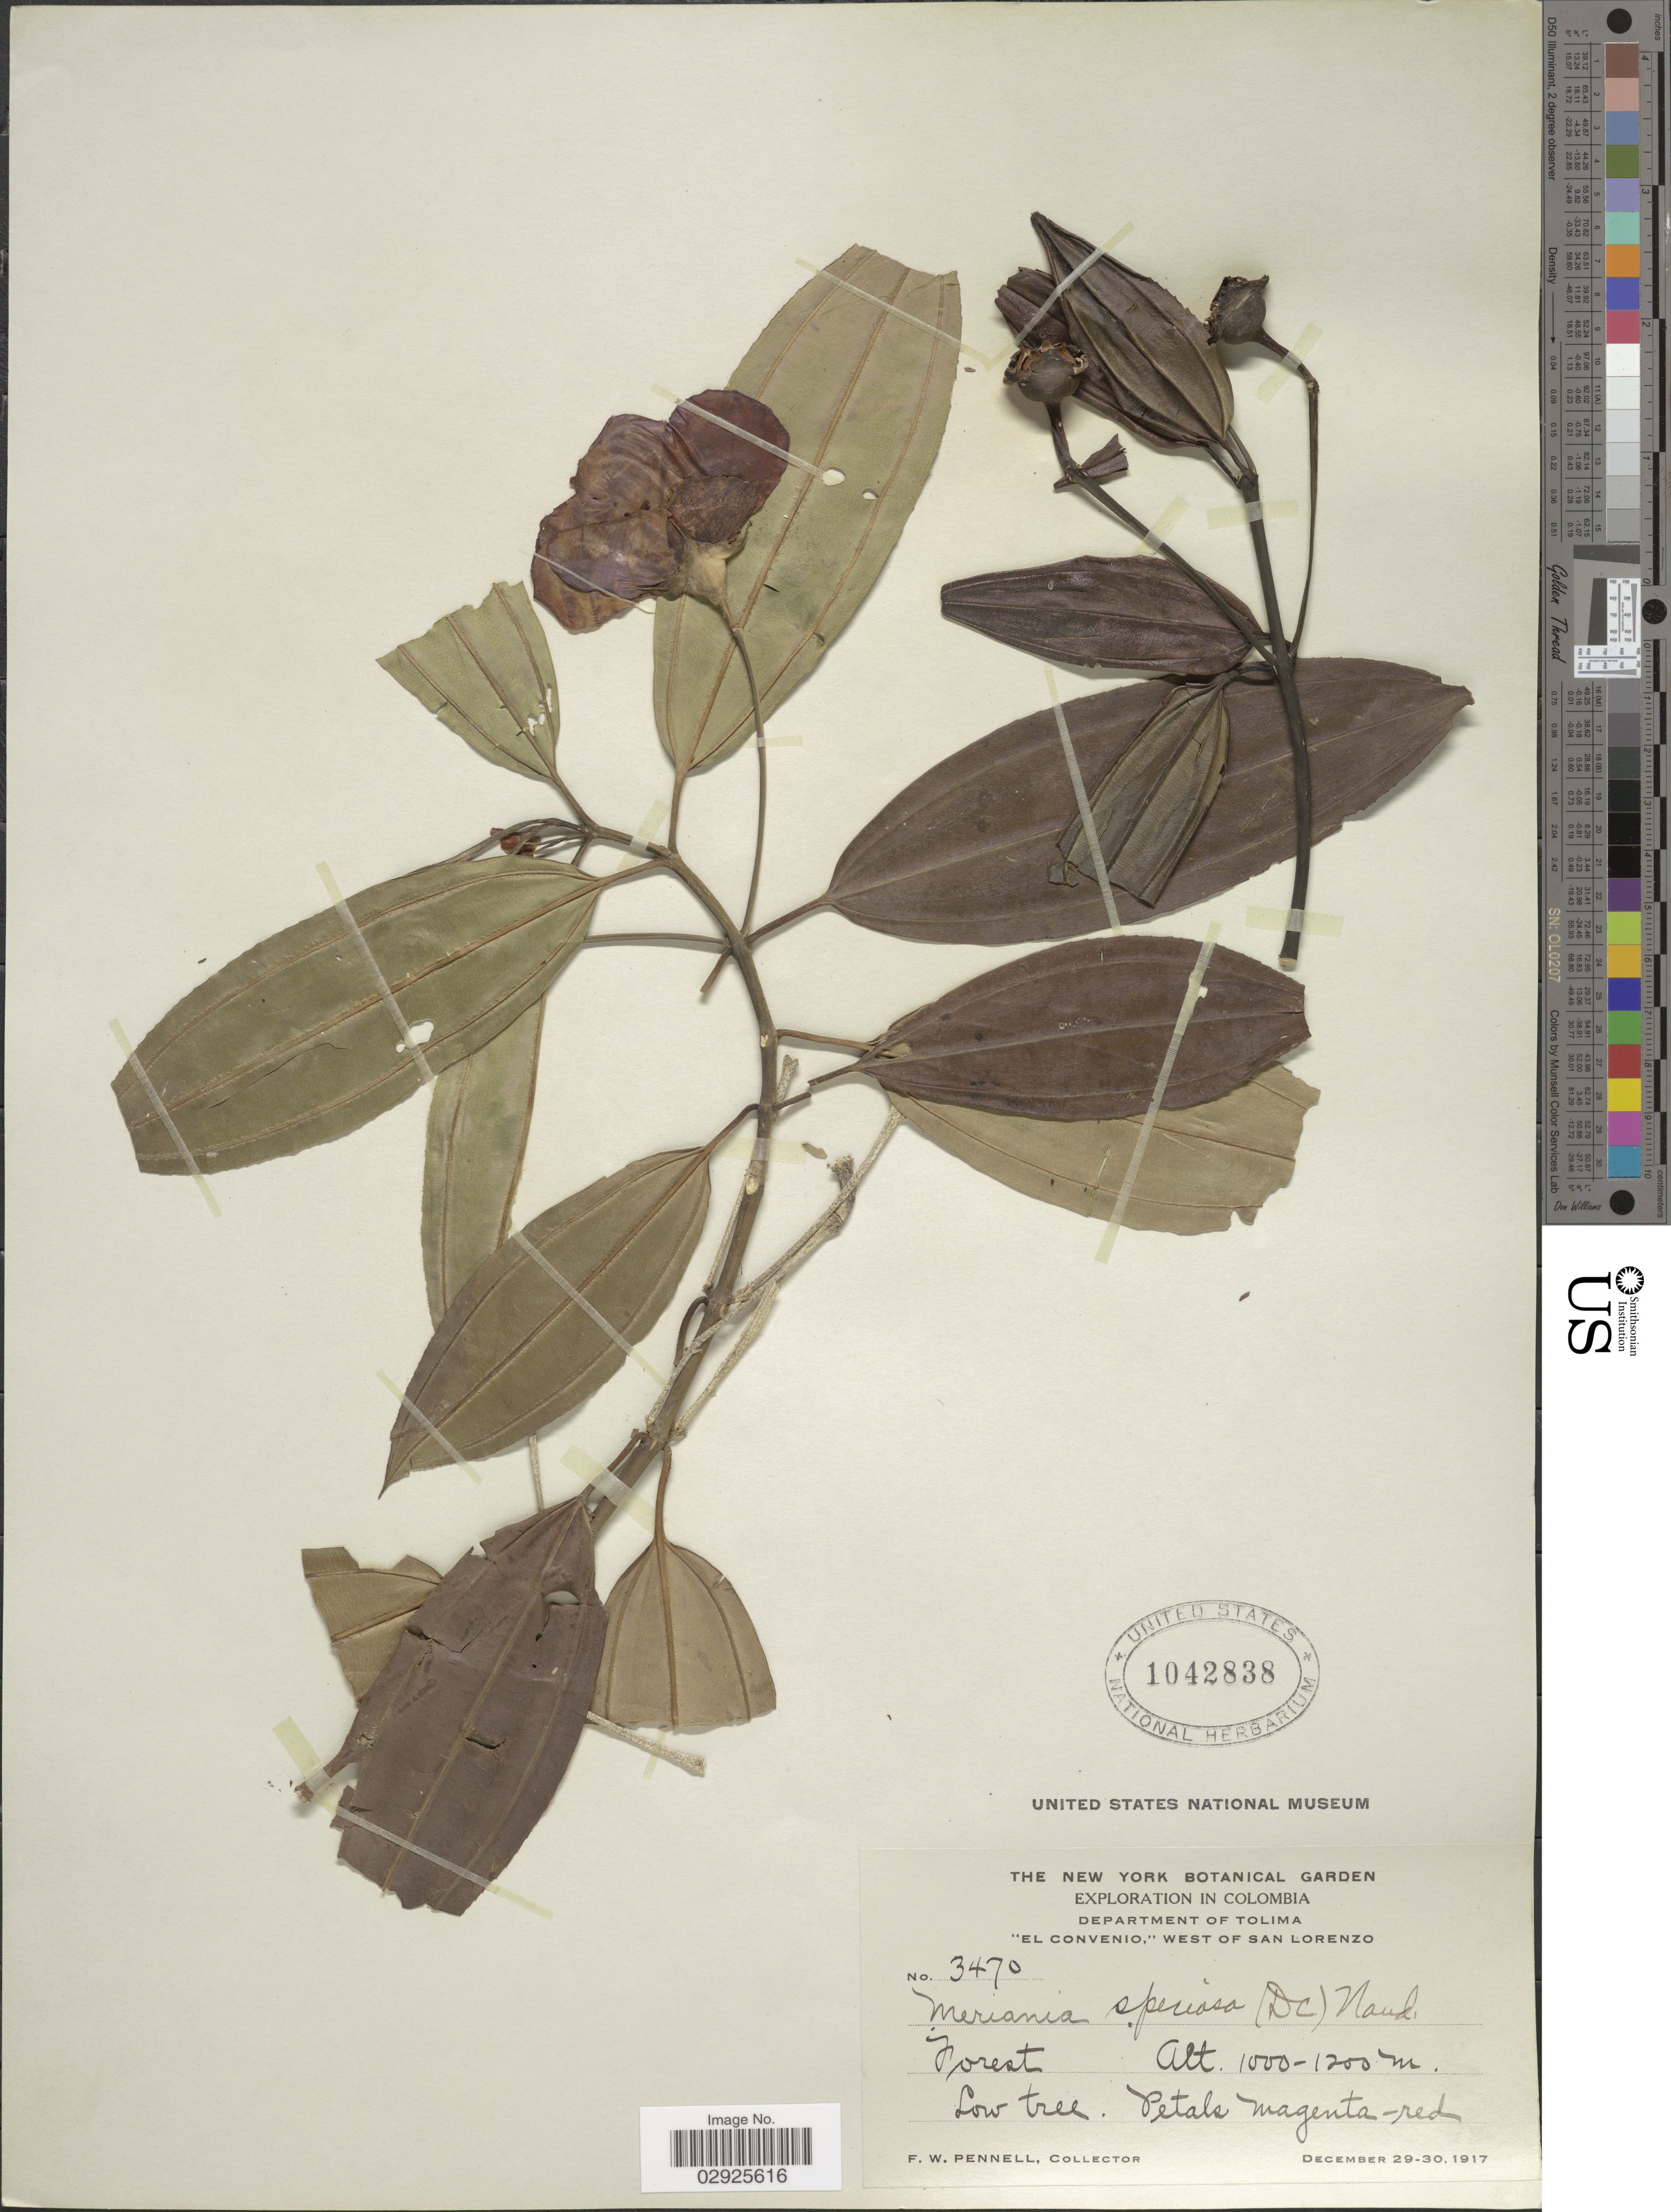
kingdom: Plantae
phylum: Tracheophyta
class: Magnoliopsida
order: Myrtales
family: Melastomataceae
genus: Meriania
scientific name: Meriania speciosa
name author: (Bonpl.) Naudin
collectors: F. W. Pennell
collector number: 3470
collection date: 1917-12-29/1917-12-30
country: Colombia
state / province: Tolima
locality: Department of Tolima, "El Convenio" West of San Lorenzo.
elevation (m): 1000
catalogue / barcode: US 1042838